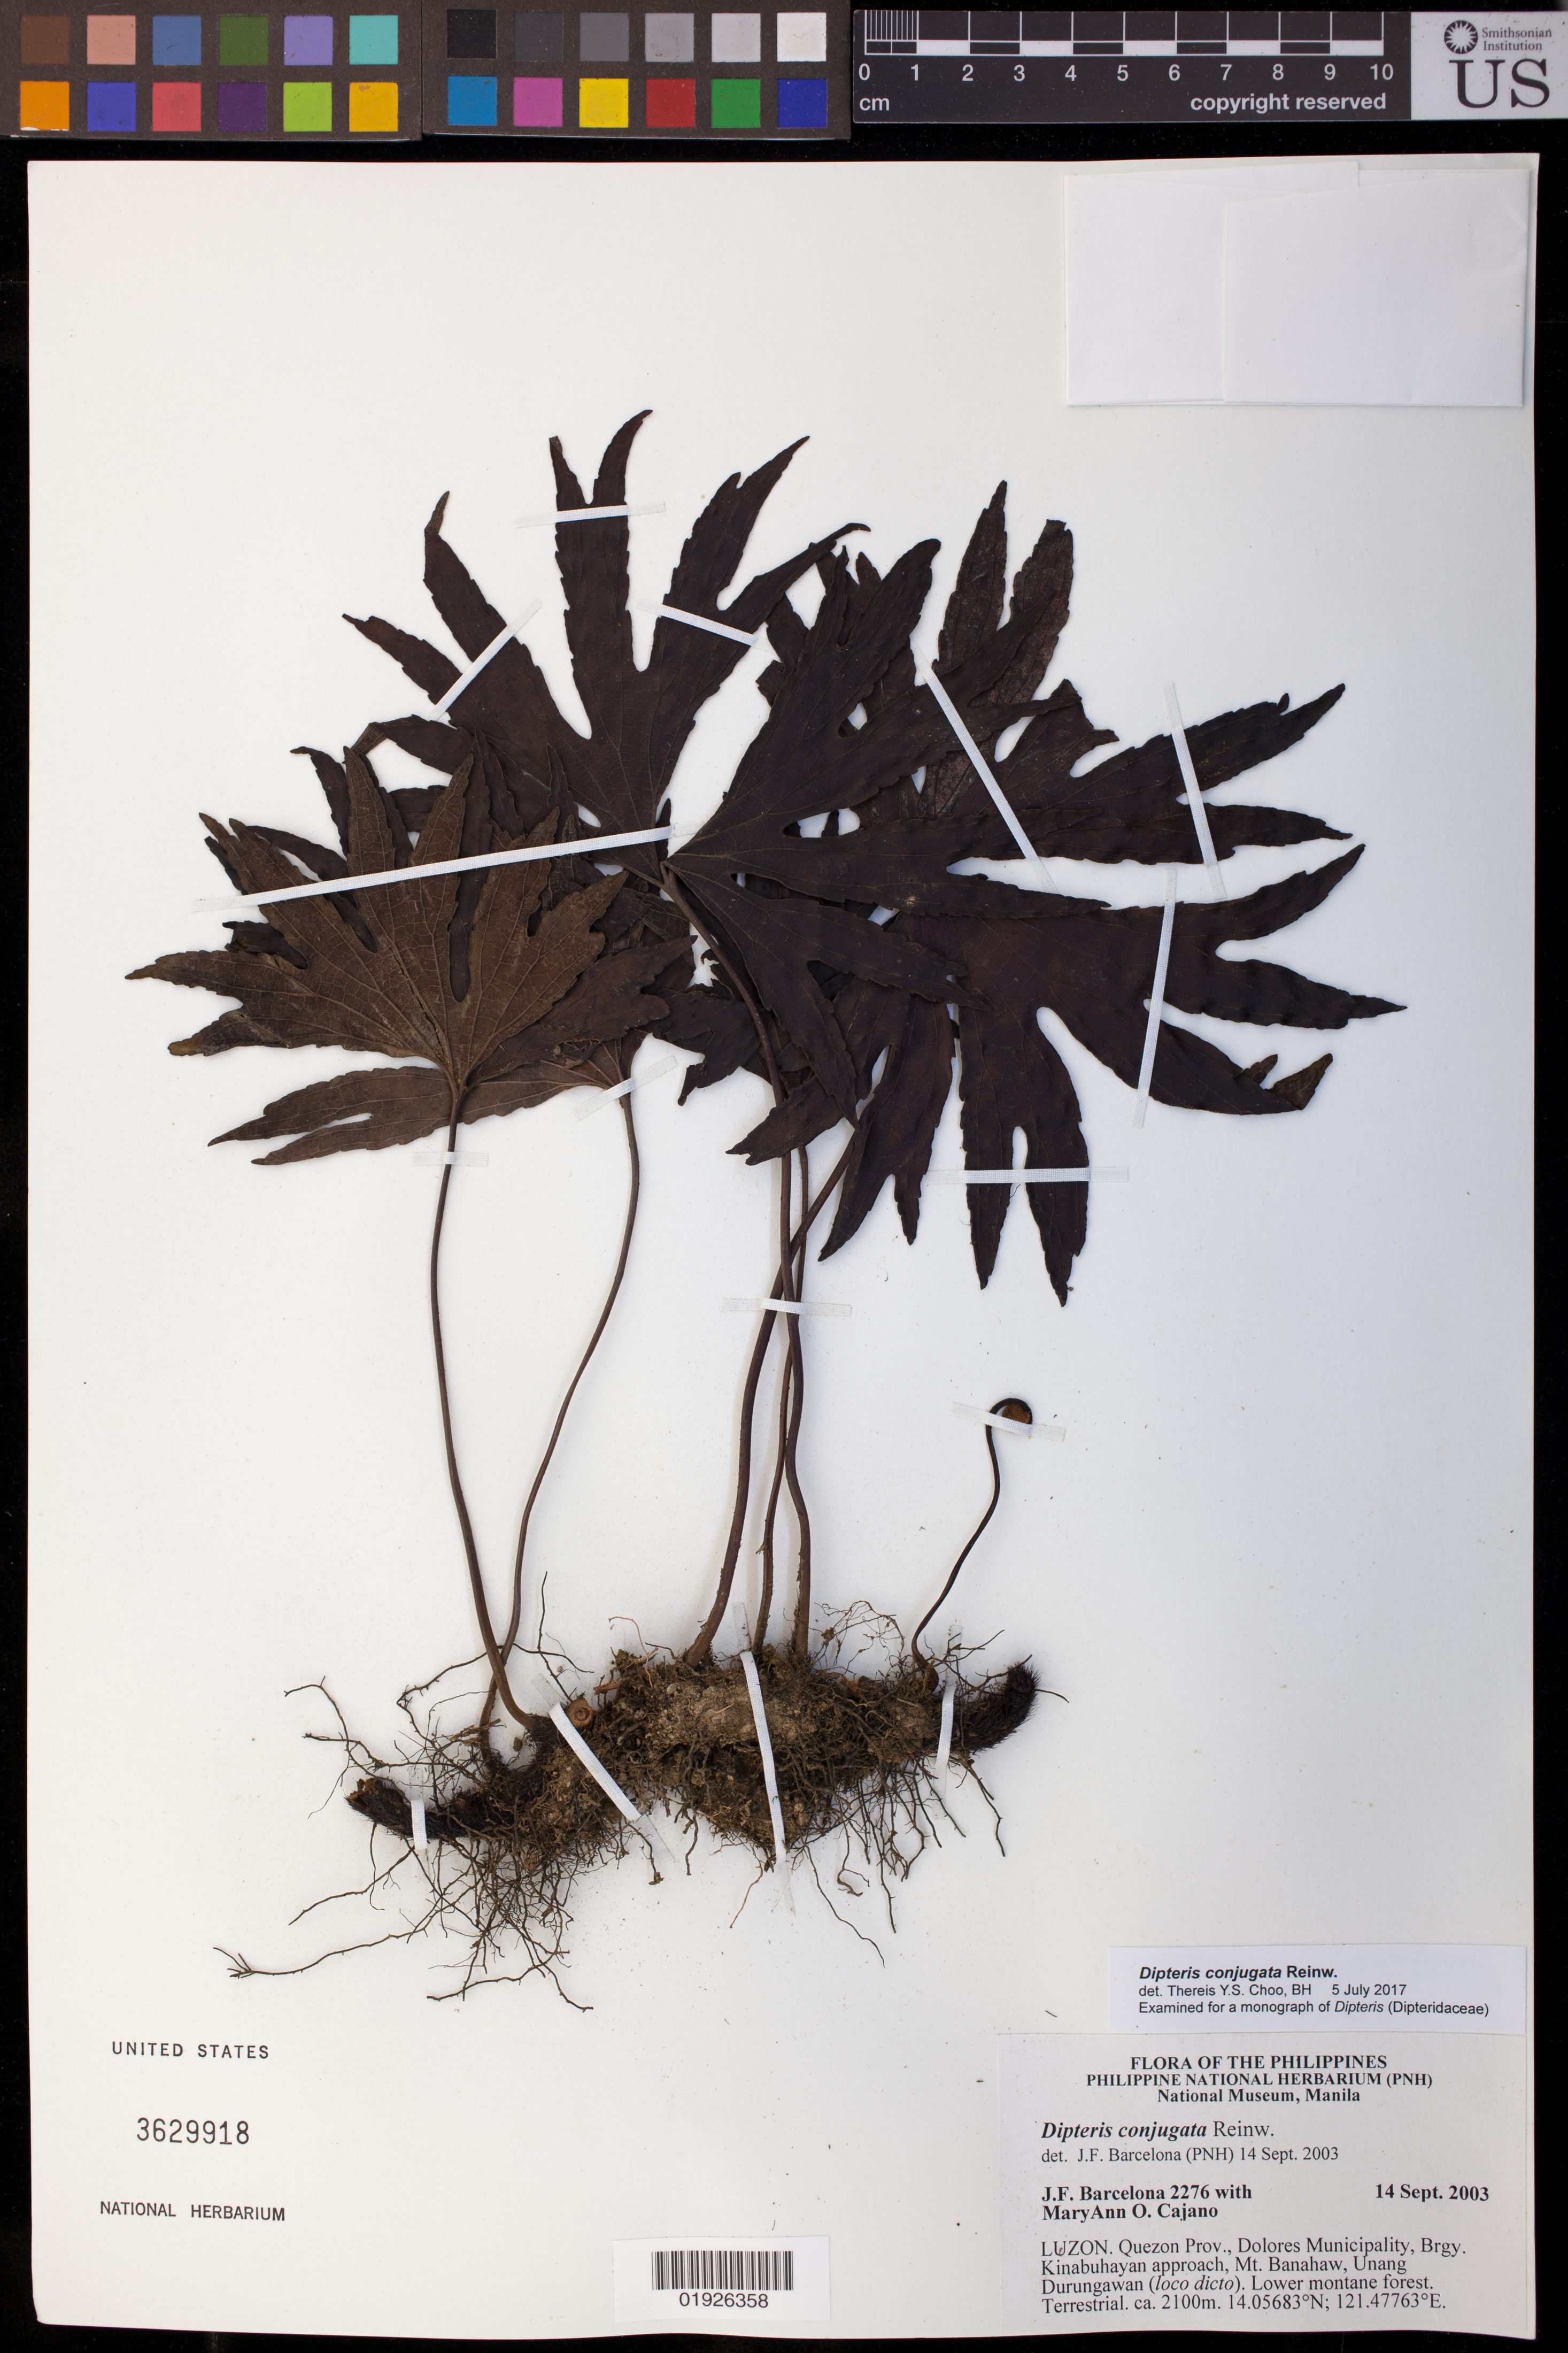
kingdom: Plantae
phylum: Tracheophyta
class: Polypodiopsida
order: Gleicheniales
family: Dipteridaceae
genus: Dipteris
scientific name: Dipteris conjugata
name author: Reinw.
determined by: Choo, Thereis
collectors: J. F. Barcelona & M. Cajano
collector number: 2276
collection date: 2003-09-14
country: Philippines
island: Luzon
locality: Quezon Prov., Dolores Municipality, Brgy. Kinabuhayan approach, Mt. Banahaw, Unang Durungawan (loco dicto).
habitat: Lower montane forest.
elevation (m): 2100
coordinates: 14.05683 N, 121.47763 E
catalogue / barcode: US 3629918